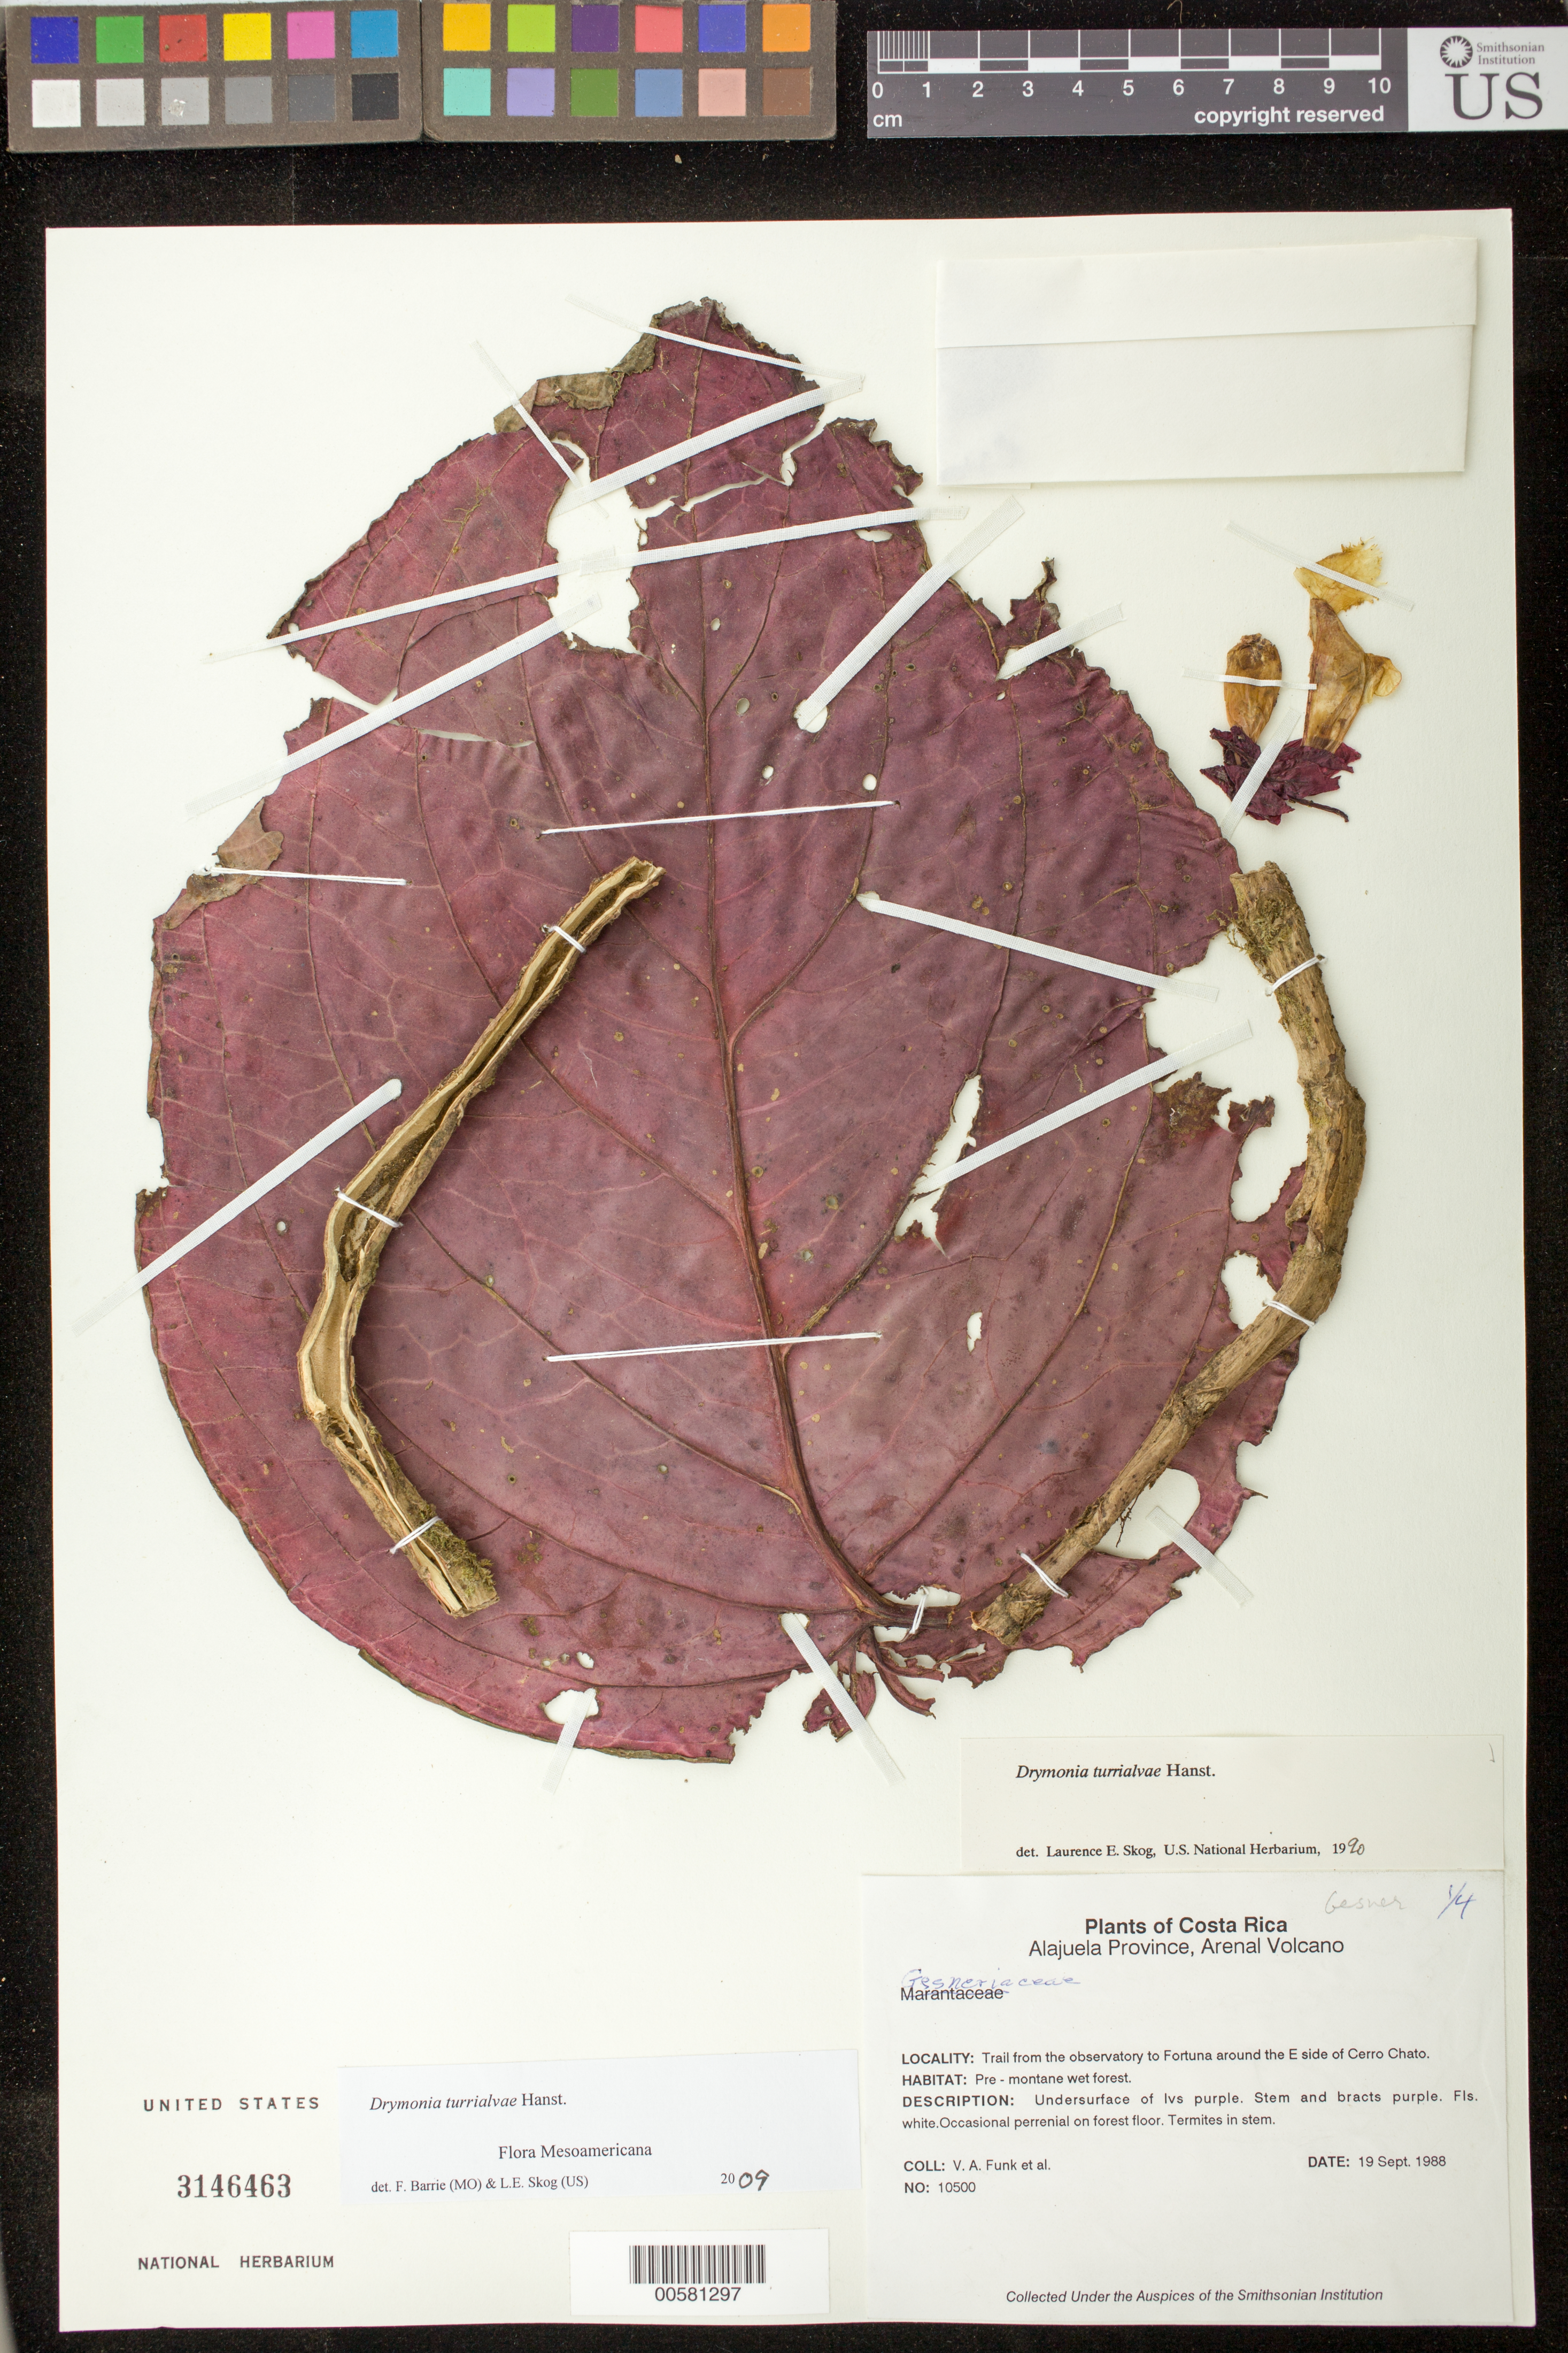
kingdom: Plantae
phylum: Tracheophyta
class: Magnoliopsida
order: Lamiales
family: Gesneriaceae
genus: Drymonia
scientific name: Drymonia turrialvae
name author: Hanst.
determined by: Skog, Laurence E.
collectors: V. Funk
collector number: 10500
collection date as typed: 19 Sep 1988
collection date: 1988-09-19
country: Costa Rica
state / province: Alajuela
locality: Arenal Volcano; trail from the observatory to Fortuna around the E side of Cerro Chato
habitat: Pre-montane wet forest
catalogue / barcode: US 3146463